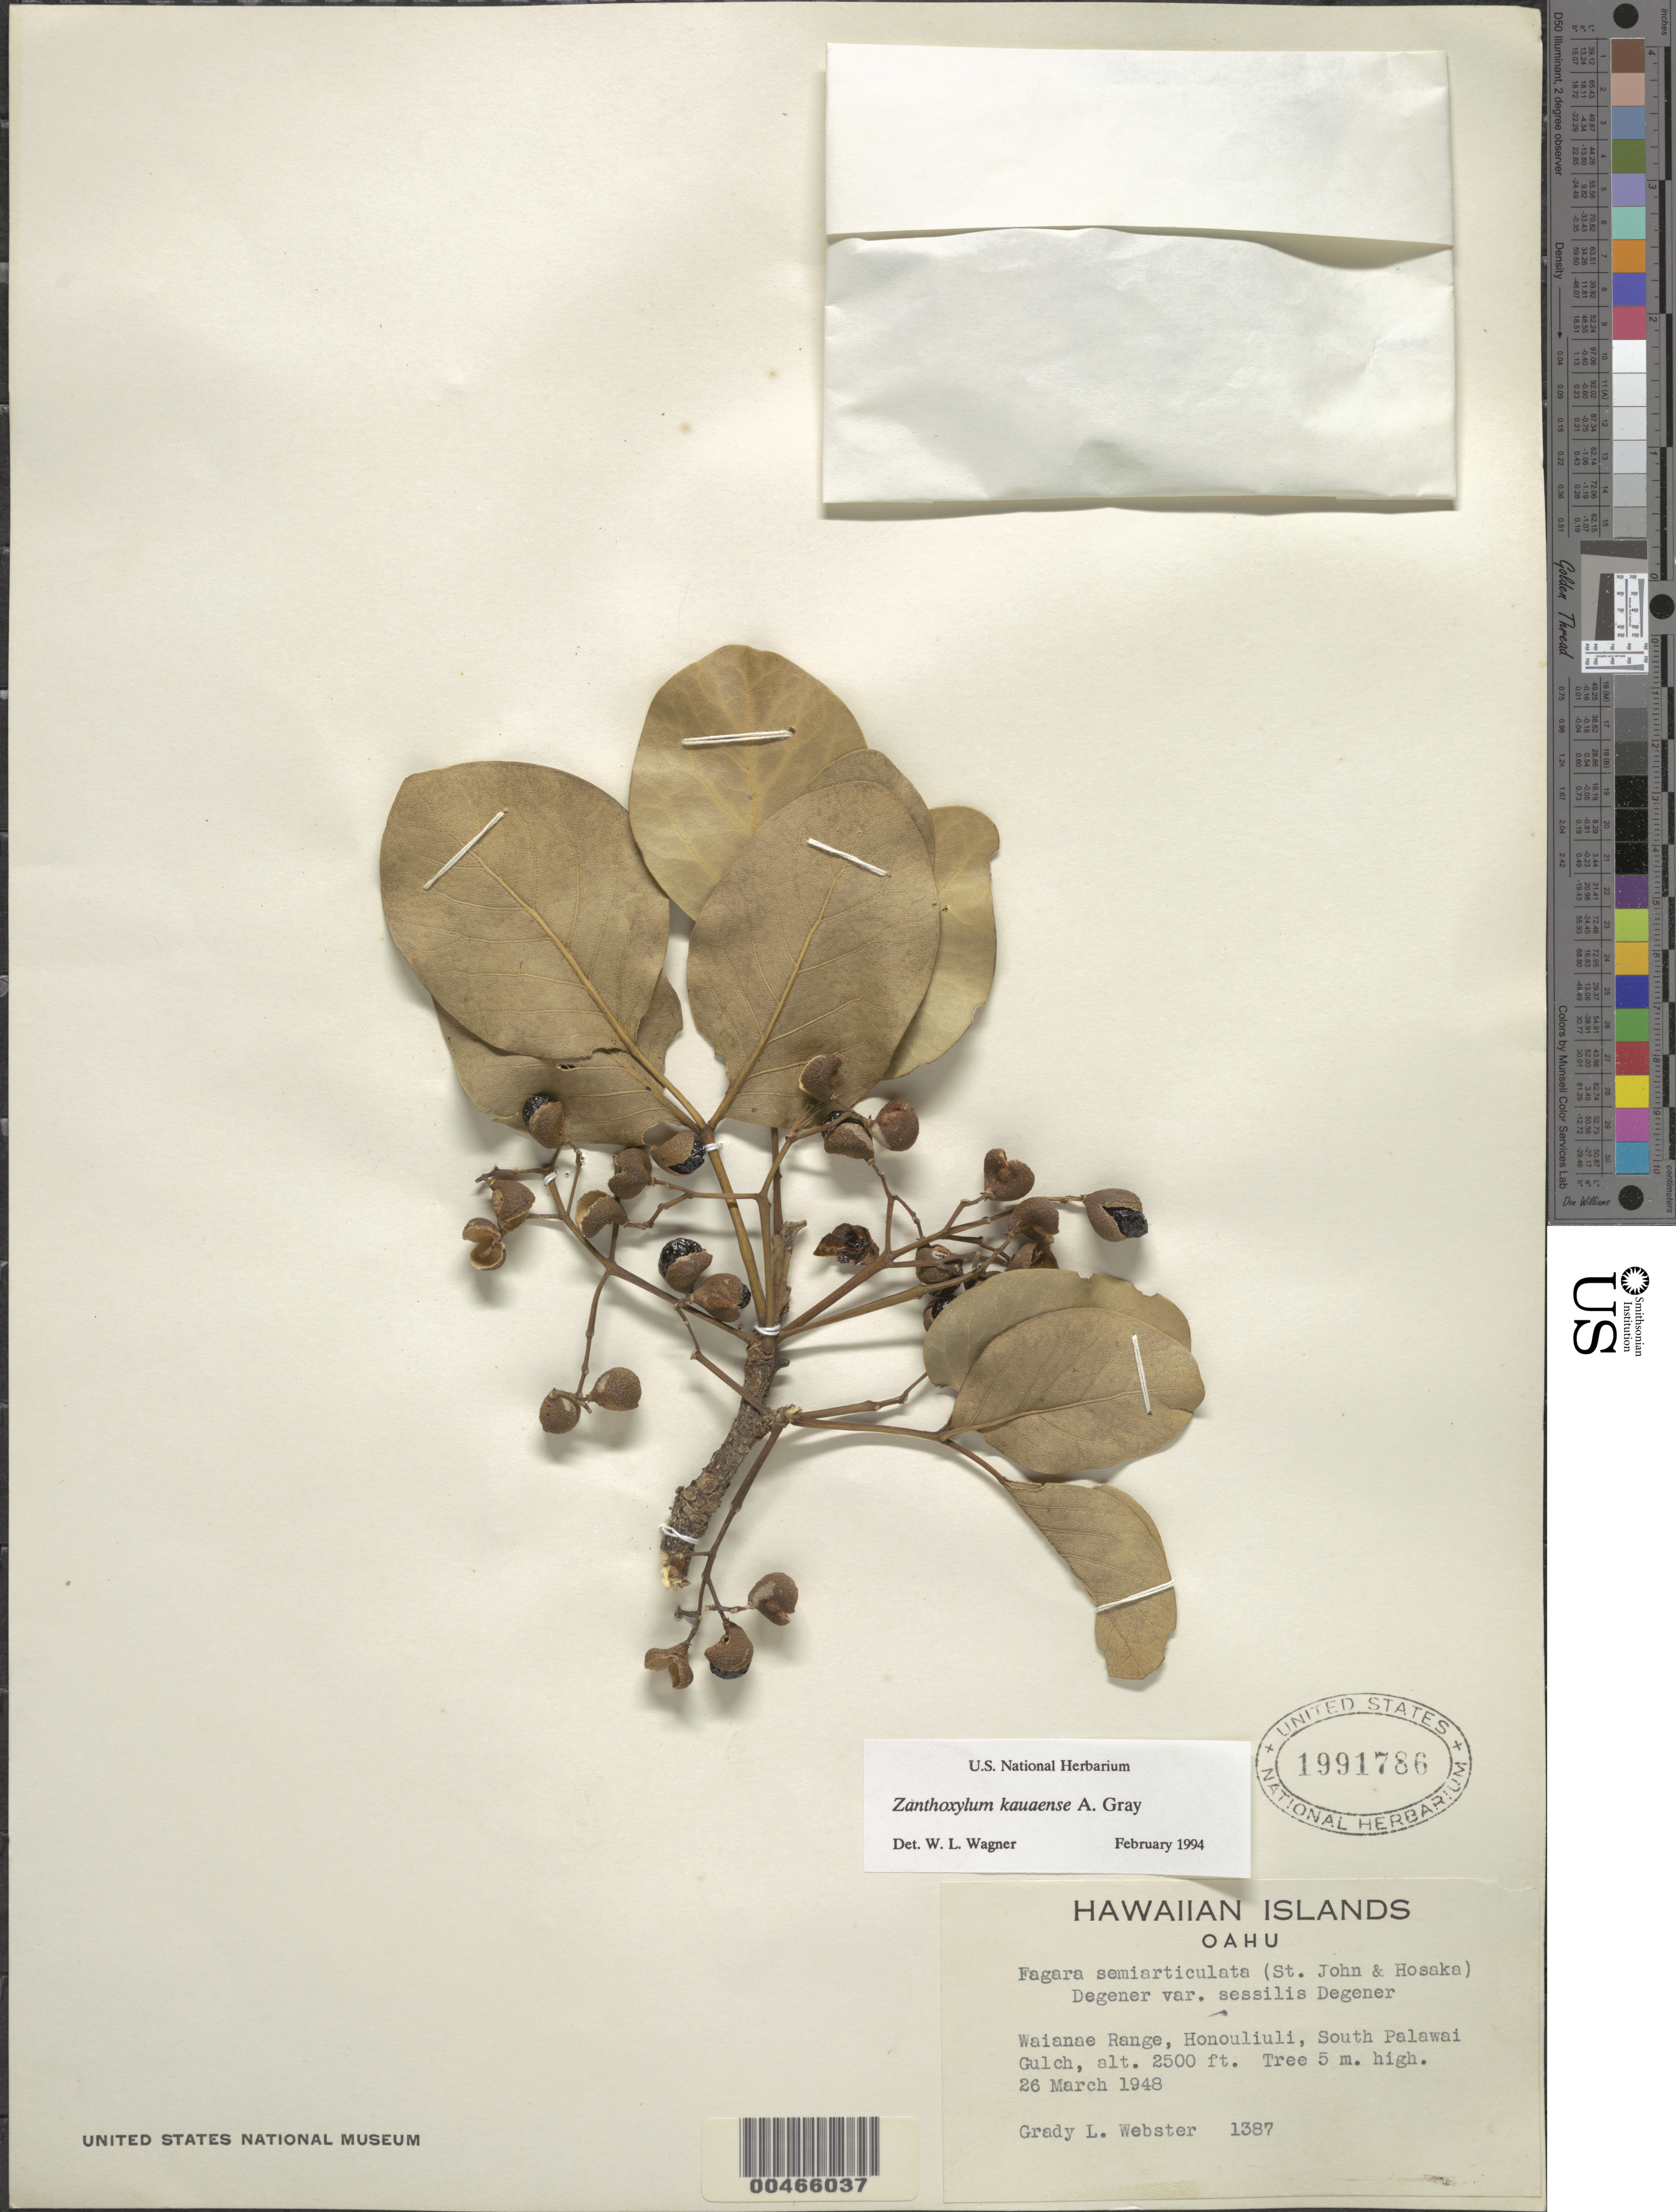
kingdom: Plantae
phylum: Tracheophyta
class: Magnoliopsida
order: Sapindales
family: Rutaceae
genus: Zanthoxylum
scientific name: Zanthoxylum kauaense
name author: A. Gray in Wilkes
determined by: Wagner, W. L., (BOT), Smithsonian Institution - National Museum of Natural History (UNITED STATES)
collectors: G. L. Webster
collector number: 1387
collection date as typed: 26 Mar 1948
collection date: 1948-03-26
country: United States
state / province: Hawaii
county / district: Honolulu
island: Oahu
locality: Waianae Range, Honouliuli, S Palawai Gulch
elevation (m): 762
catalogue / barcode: US 1991786